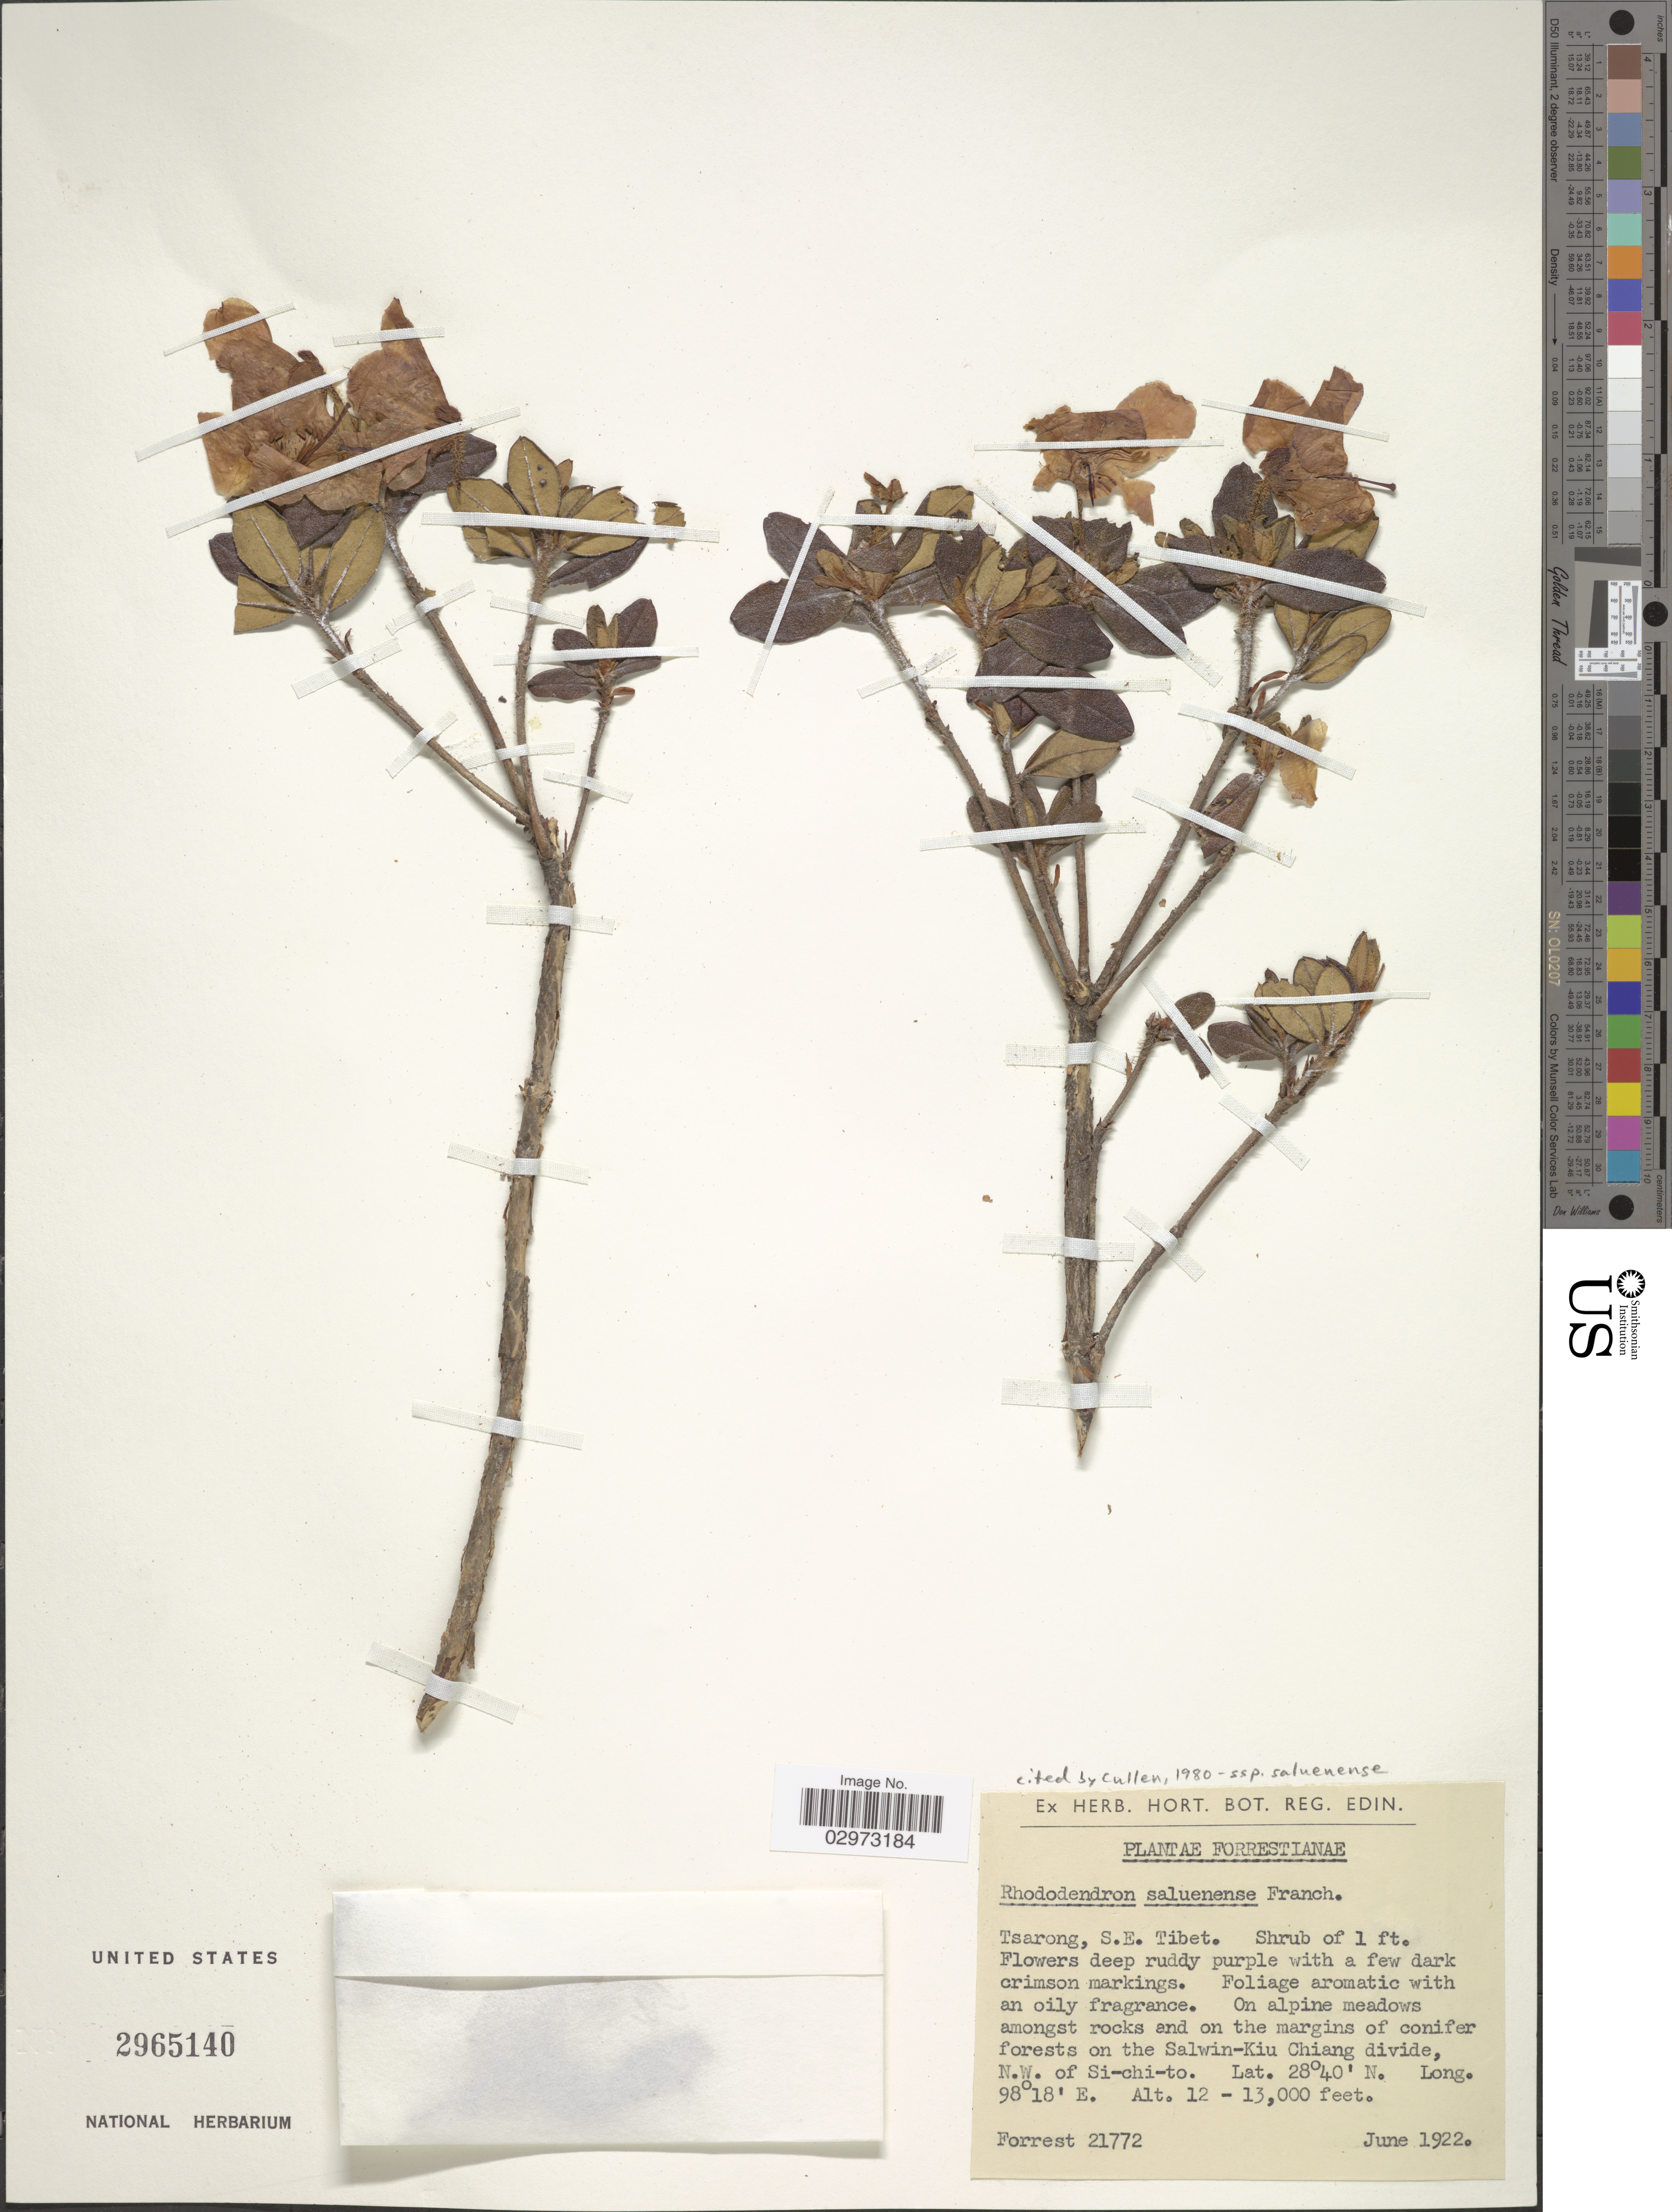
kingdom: Plantae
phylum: Tracheophyta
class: Magnoliopsida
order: Ericales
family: Ericaceae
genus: Rhododendron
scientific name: Rhododendron saluenense subsp. saluenense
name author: Franch.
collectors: -. Forrest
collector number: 21772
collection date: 1922-06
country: China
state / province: Xizang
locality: Tsarong, S.E. Tibet. On the Salwin-Kiu Chiang divide, N.W. of Si-chi-to.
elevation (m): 3658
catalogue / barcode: US 2965140